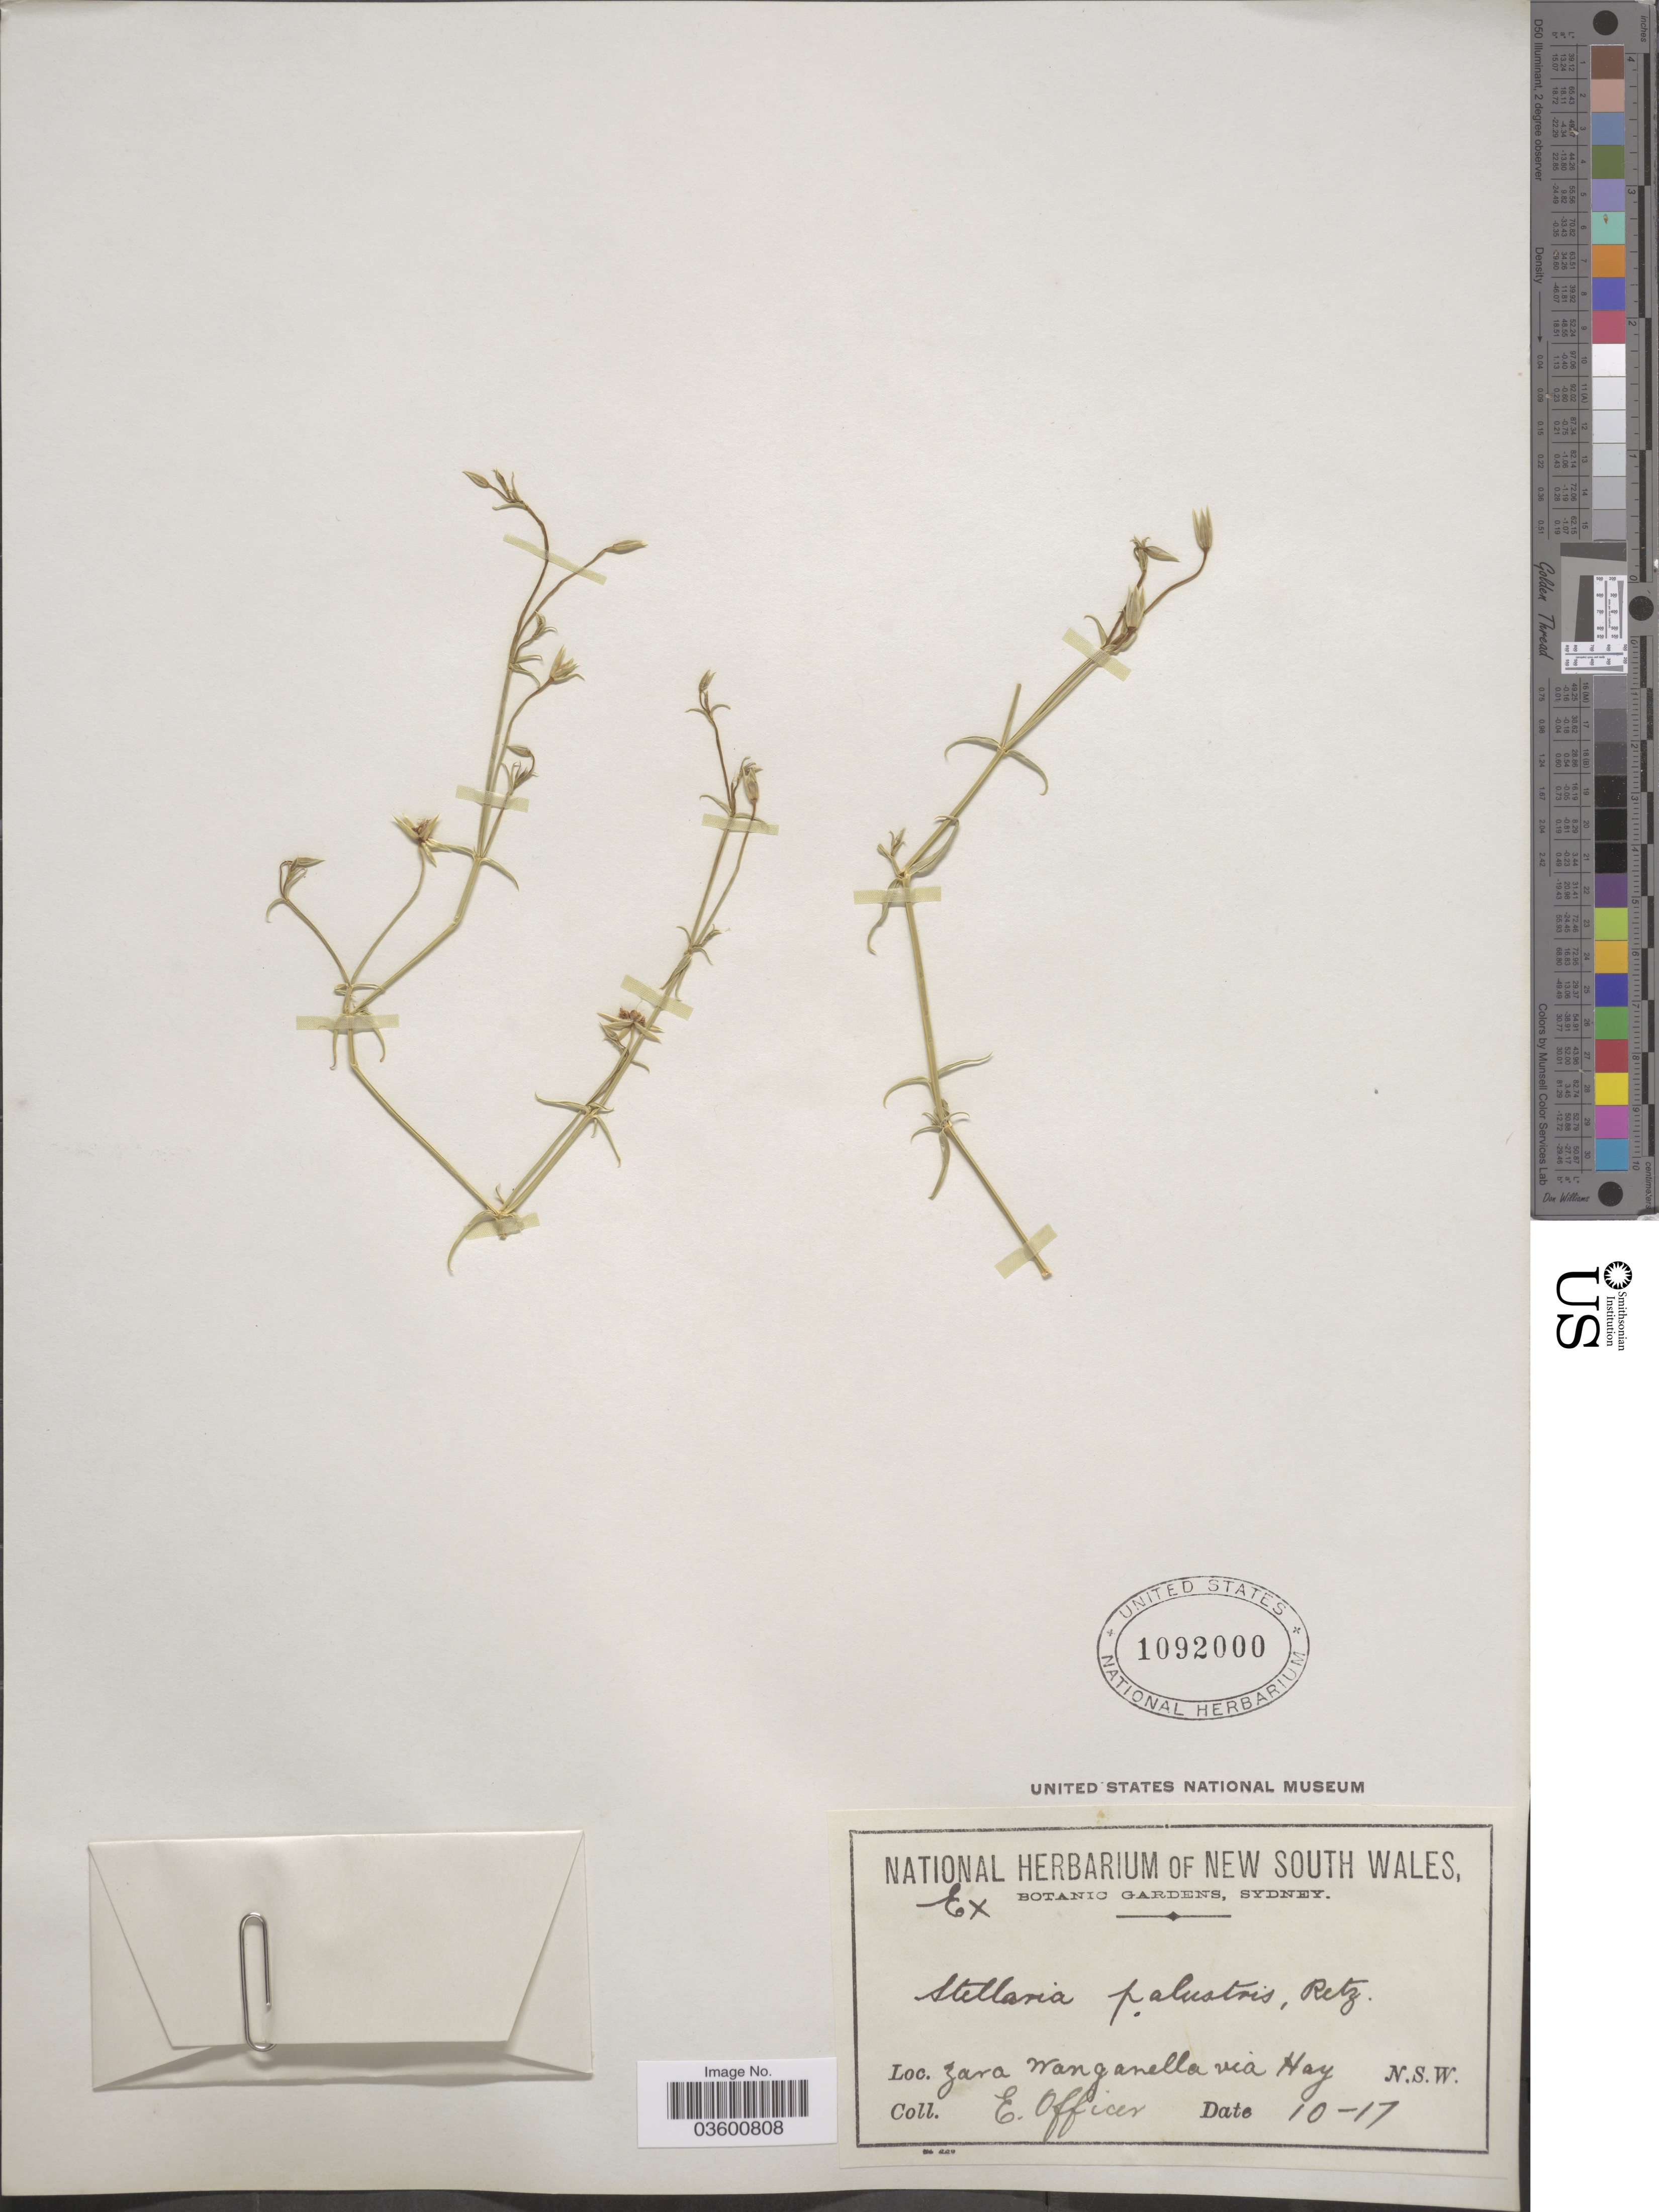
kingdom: Plantae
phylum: Tracheophyta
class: Magnoliopsida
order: Caryophyllales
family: Caryophyllaceae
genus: Stellaria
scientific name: Stellaria palustris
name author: Ehrh. ex Retz.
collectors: E. Officer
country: Australia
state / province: New South Wales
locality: Zara Wanganella via Hay.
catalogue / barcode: US 1092000